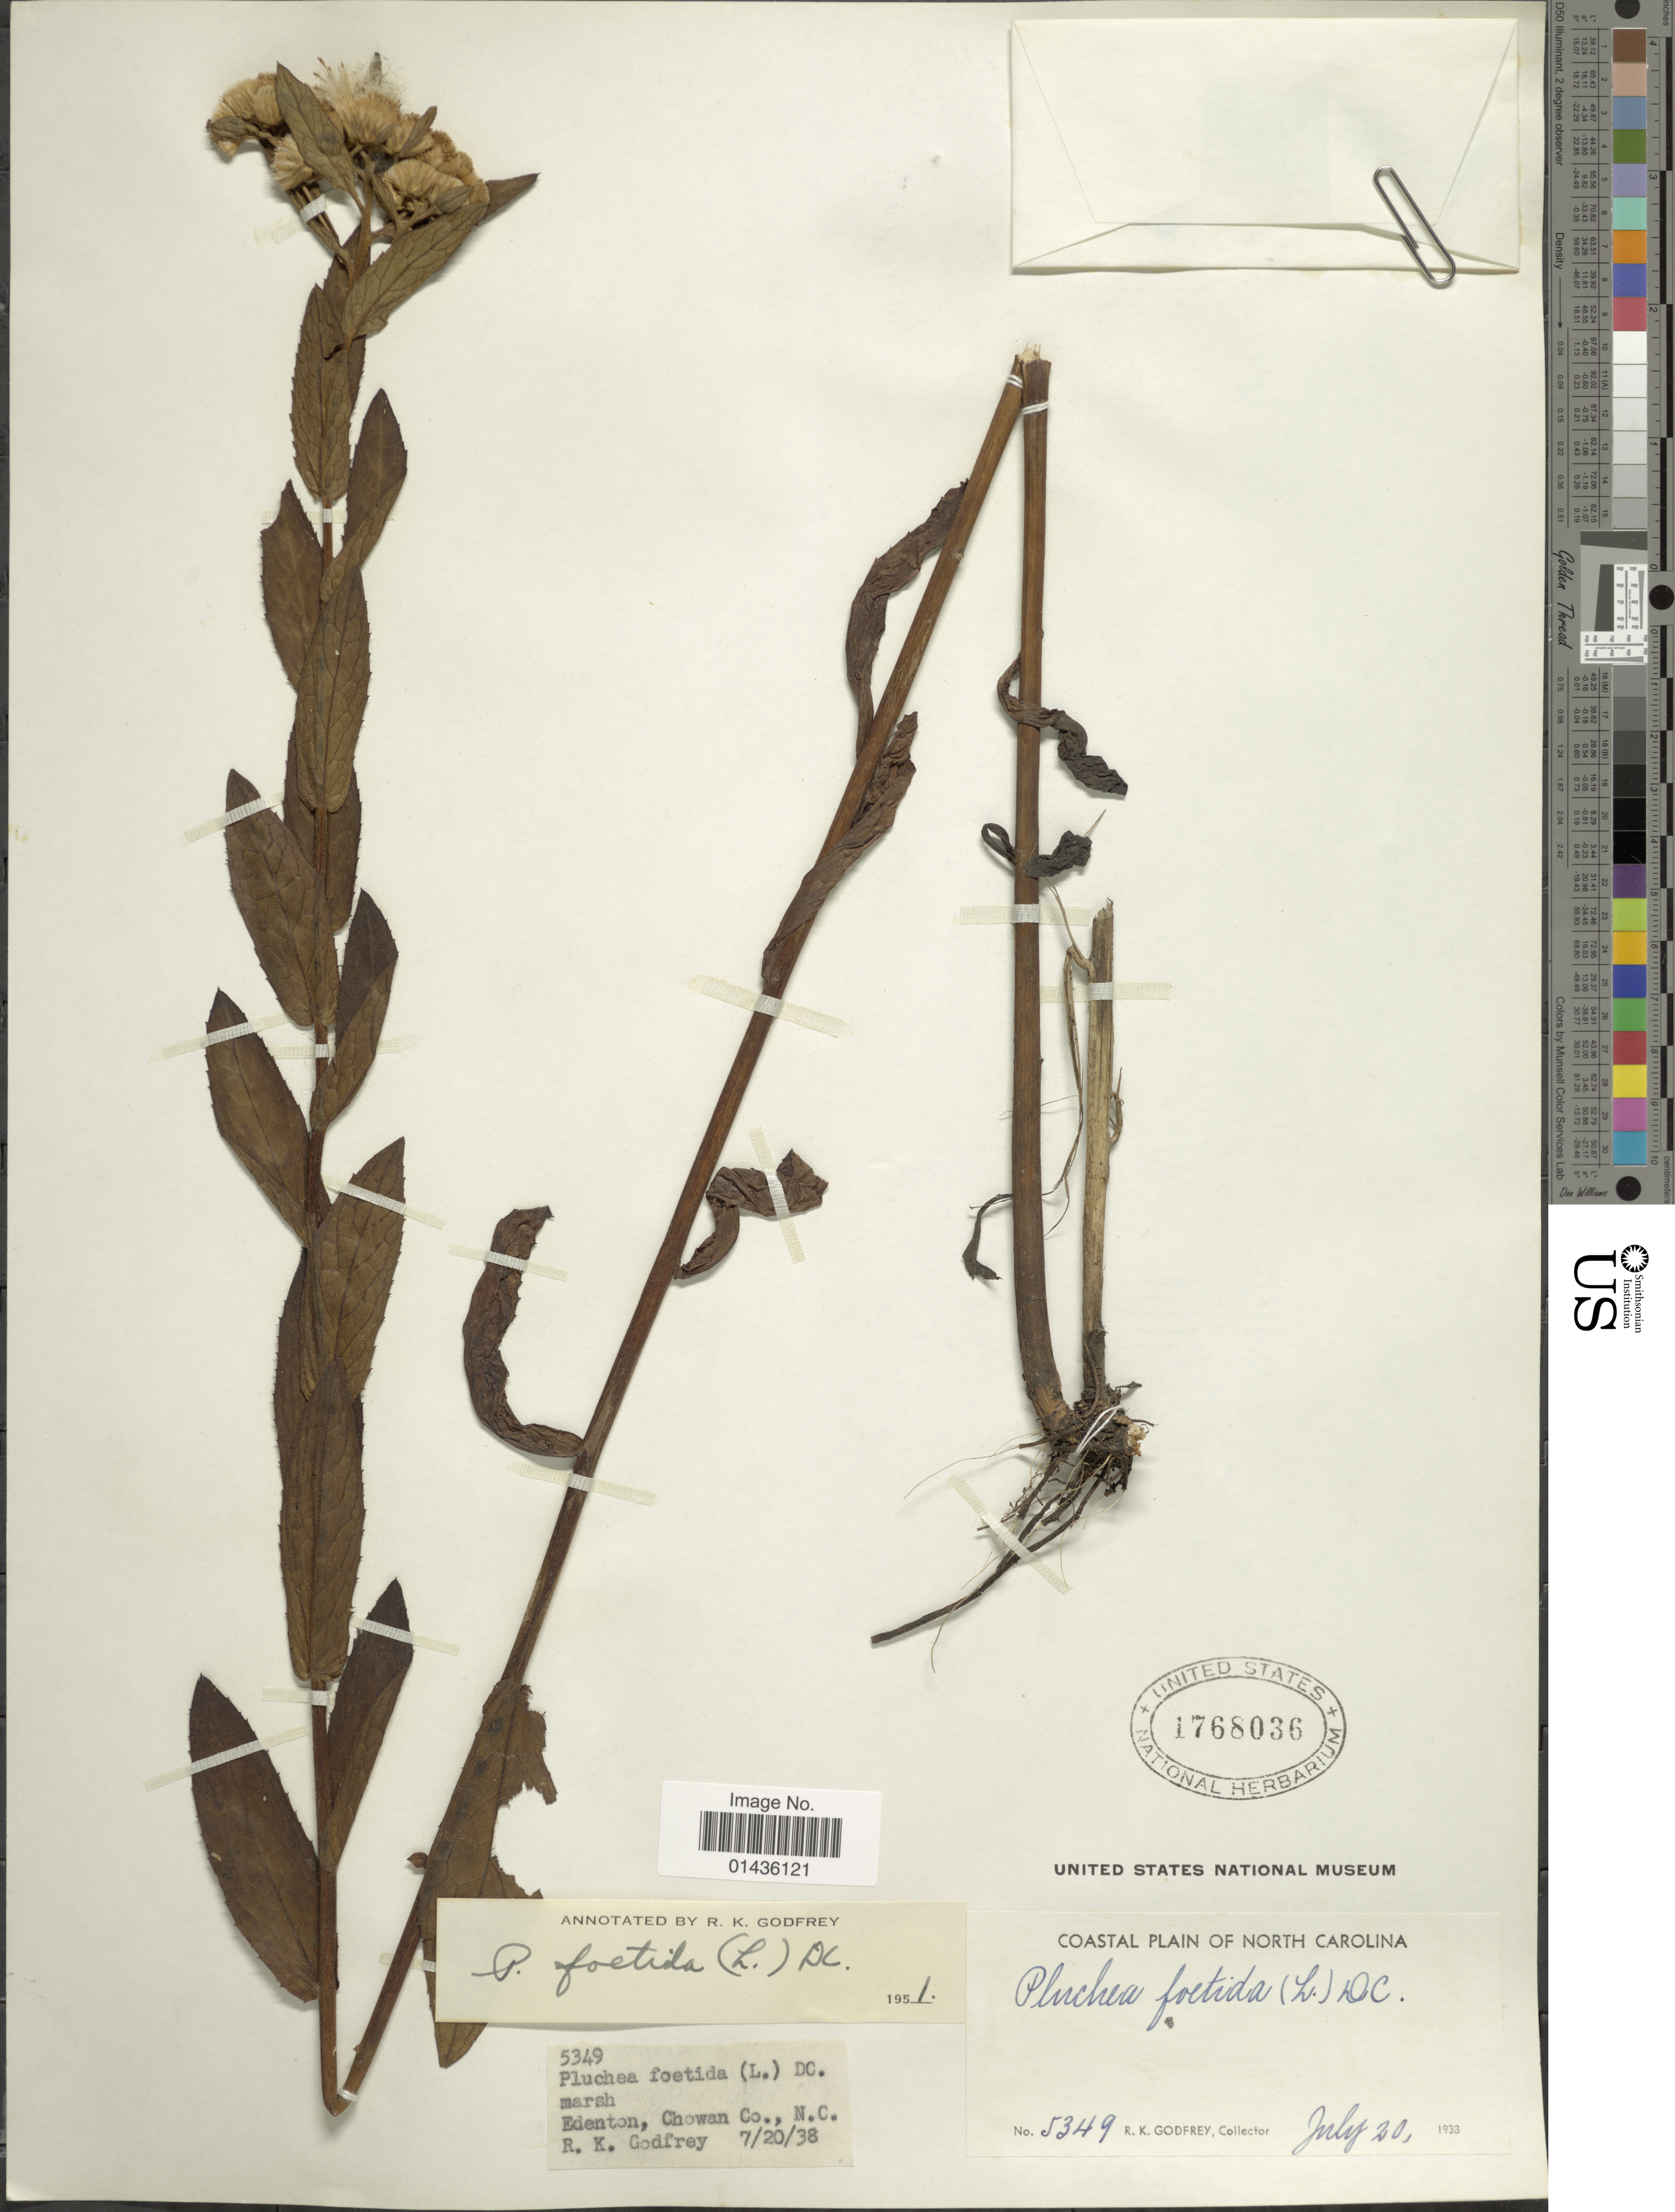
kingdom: Plantae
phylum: Tracheophyta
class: Magnoliopsida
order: Asterales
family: Asteraceae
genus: Pluchea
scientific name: Pluchea foetida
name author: (L.) DC.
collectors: R. K. Godfrey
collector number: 5349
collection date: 1938-07-20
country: United States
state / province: North Carolina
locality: Coastal Plain, Edenton, Chowan Co., N. C.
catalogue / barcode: US 1768036